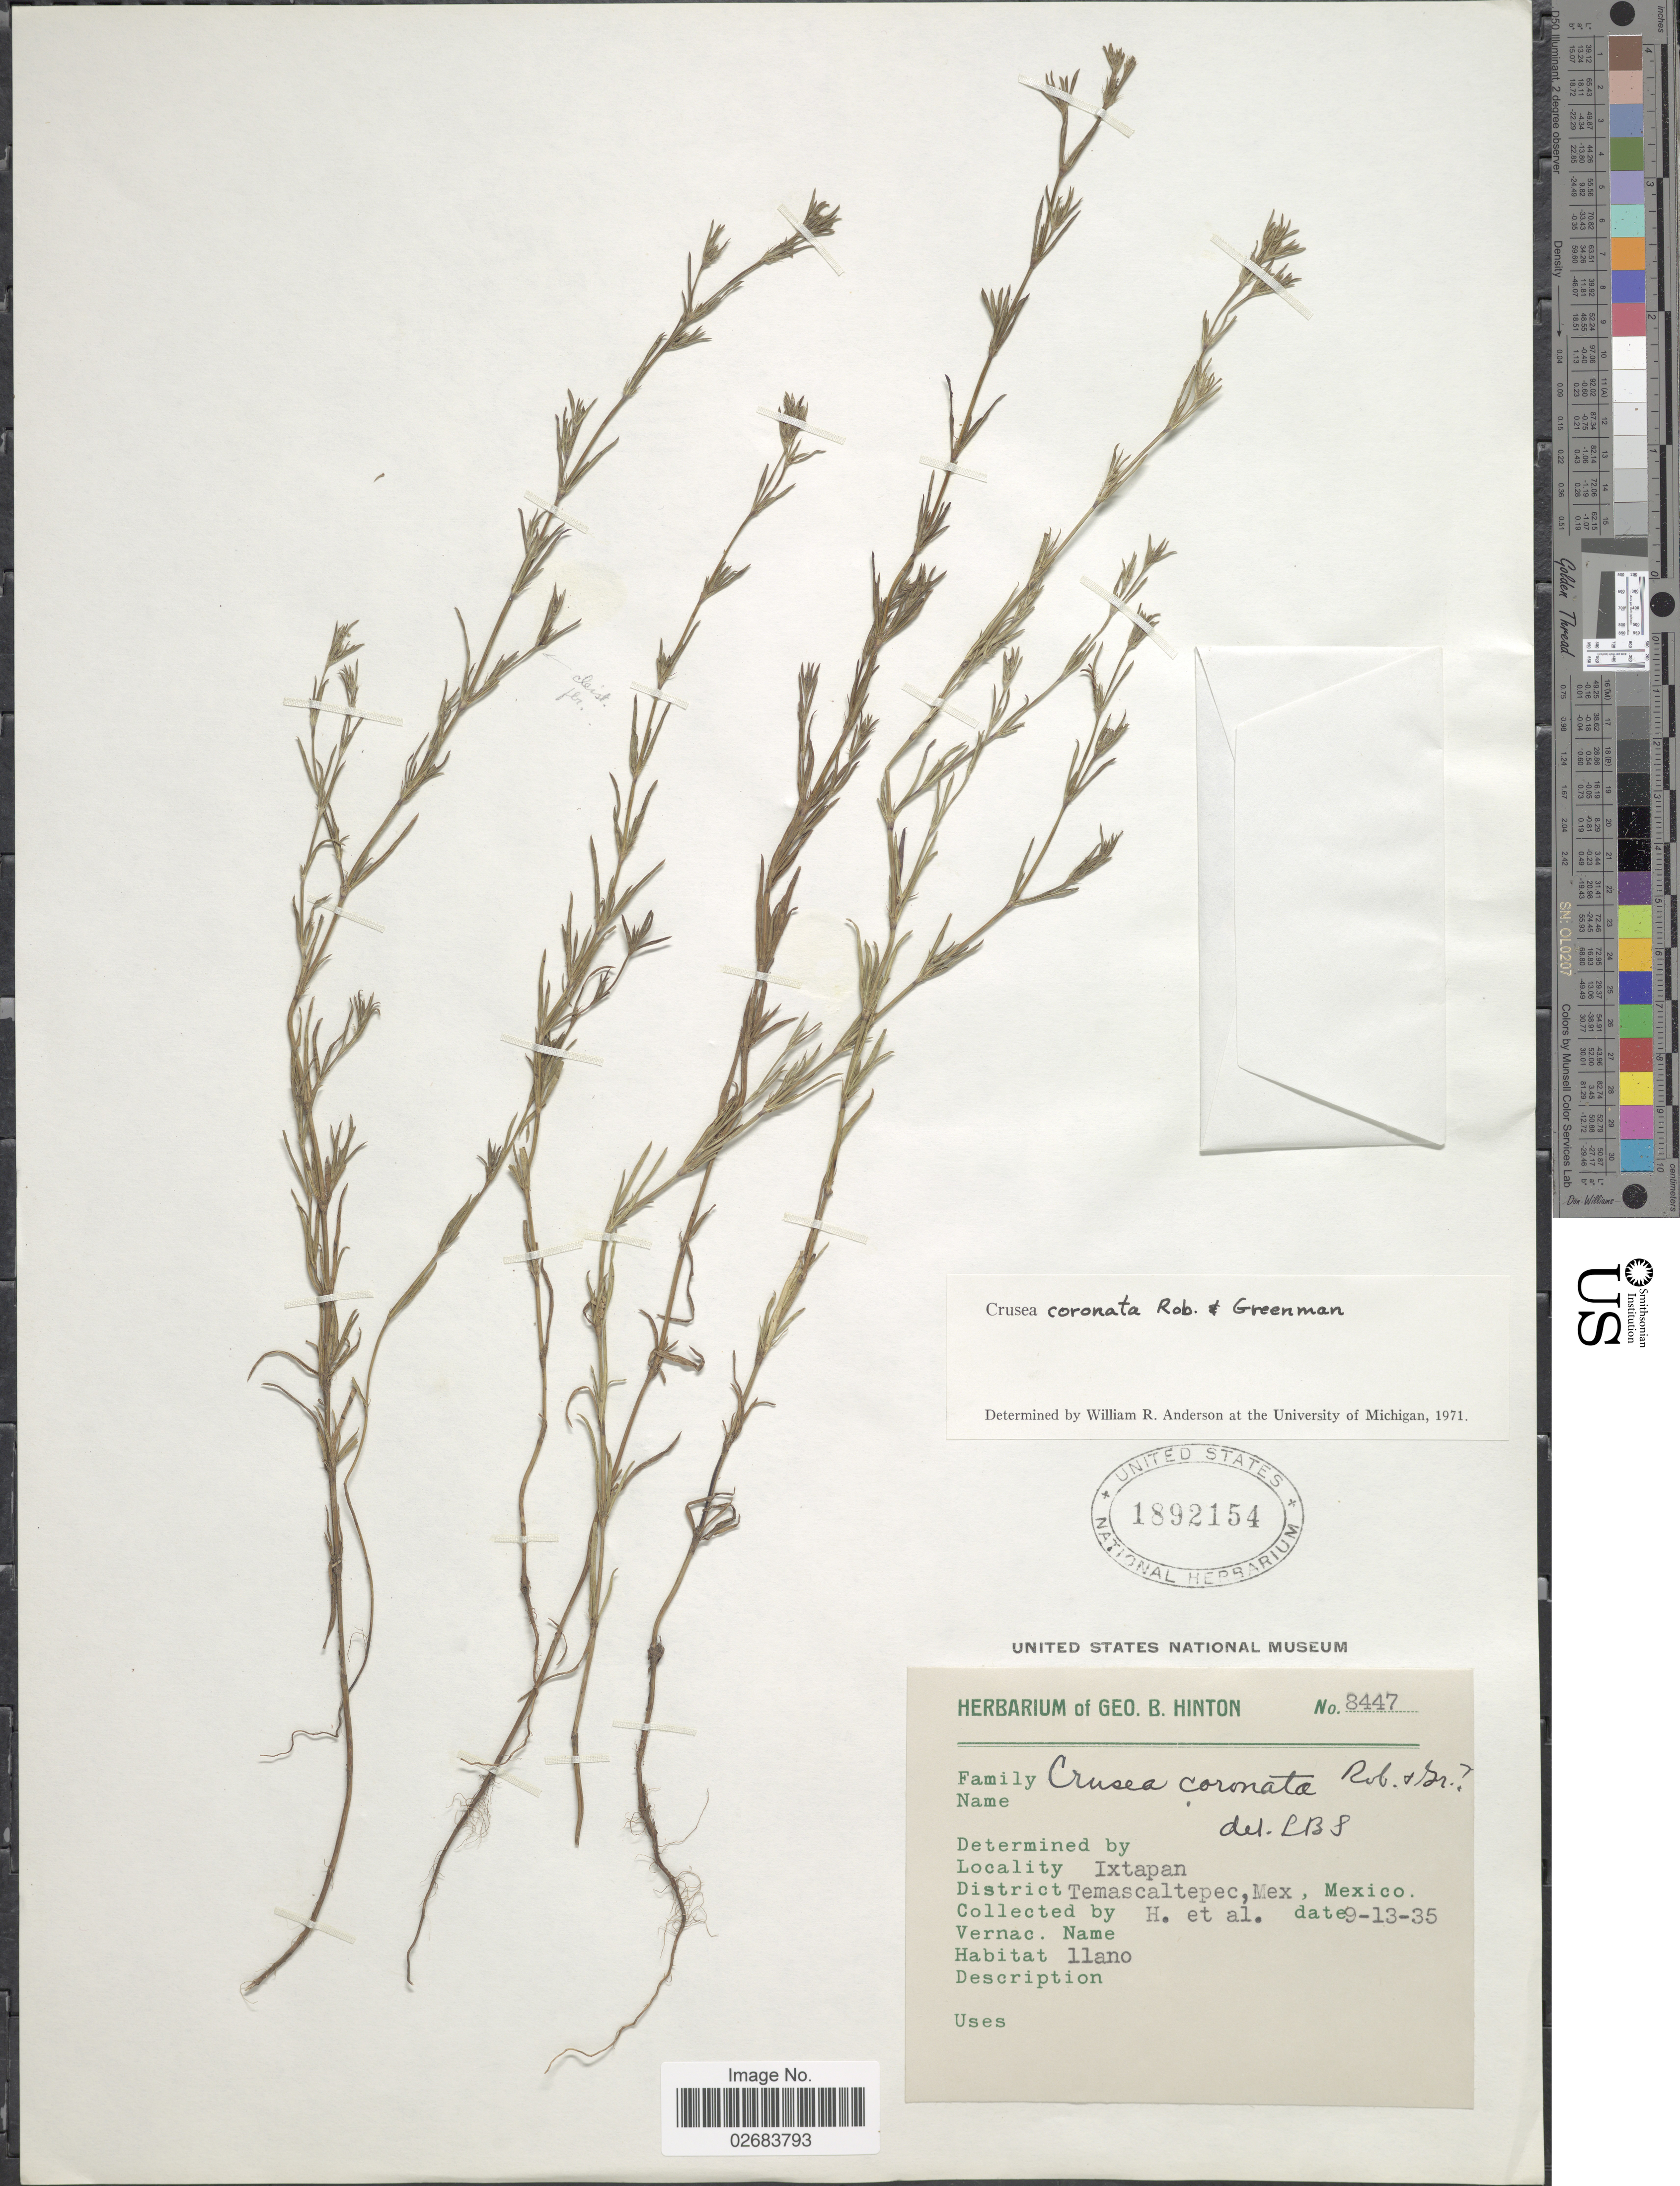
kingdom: Plantae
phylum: Tracheophyta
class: Magnoliopsida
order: Gentianales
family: Rubiaceae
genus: Crusea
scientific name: Crusea coronata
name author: B.L. Rob. & Greenm.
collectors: G. B. Hinton & et al.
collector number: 8447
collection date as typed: Transcribed d/m/y: 13/9/35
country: Mexico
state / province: México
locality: Ixtapan. District Temascaltepec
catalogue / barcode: US 1892154